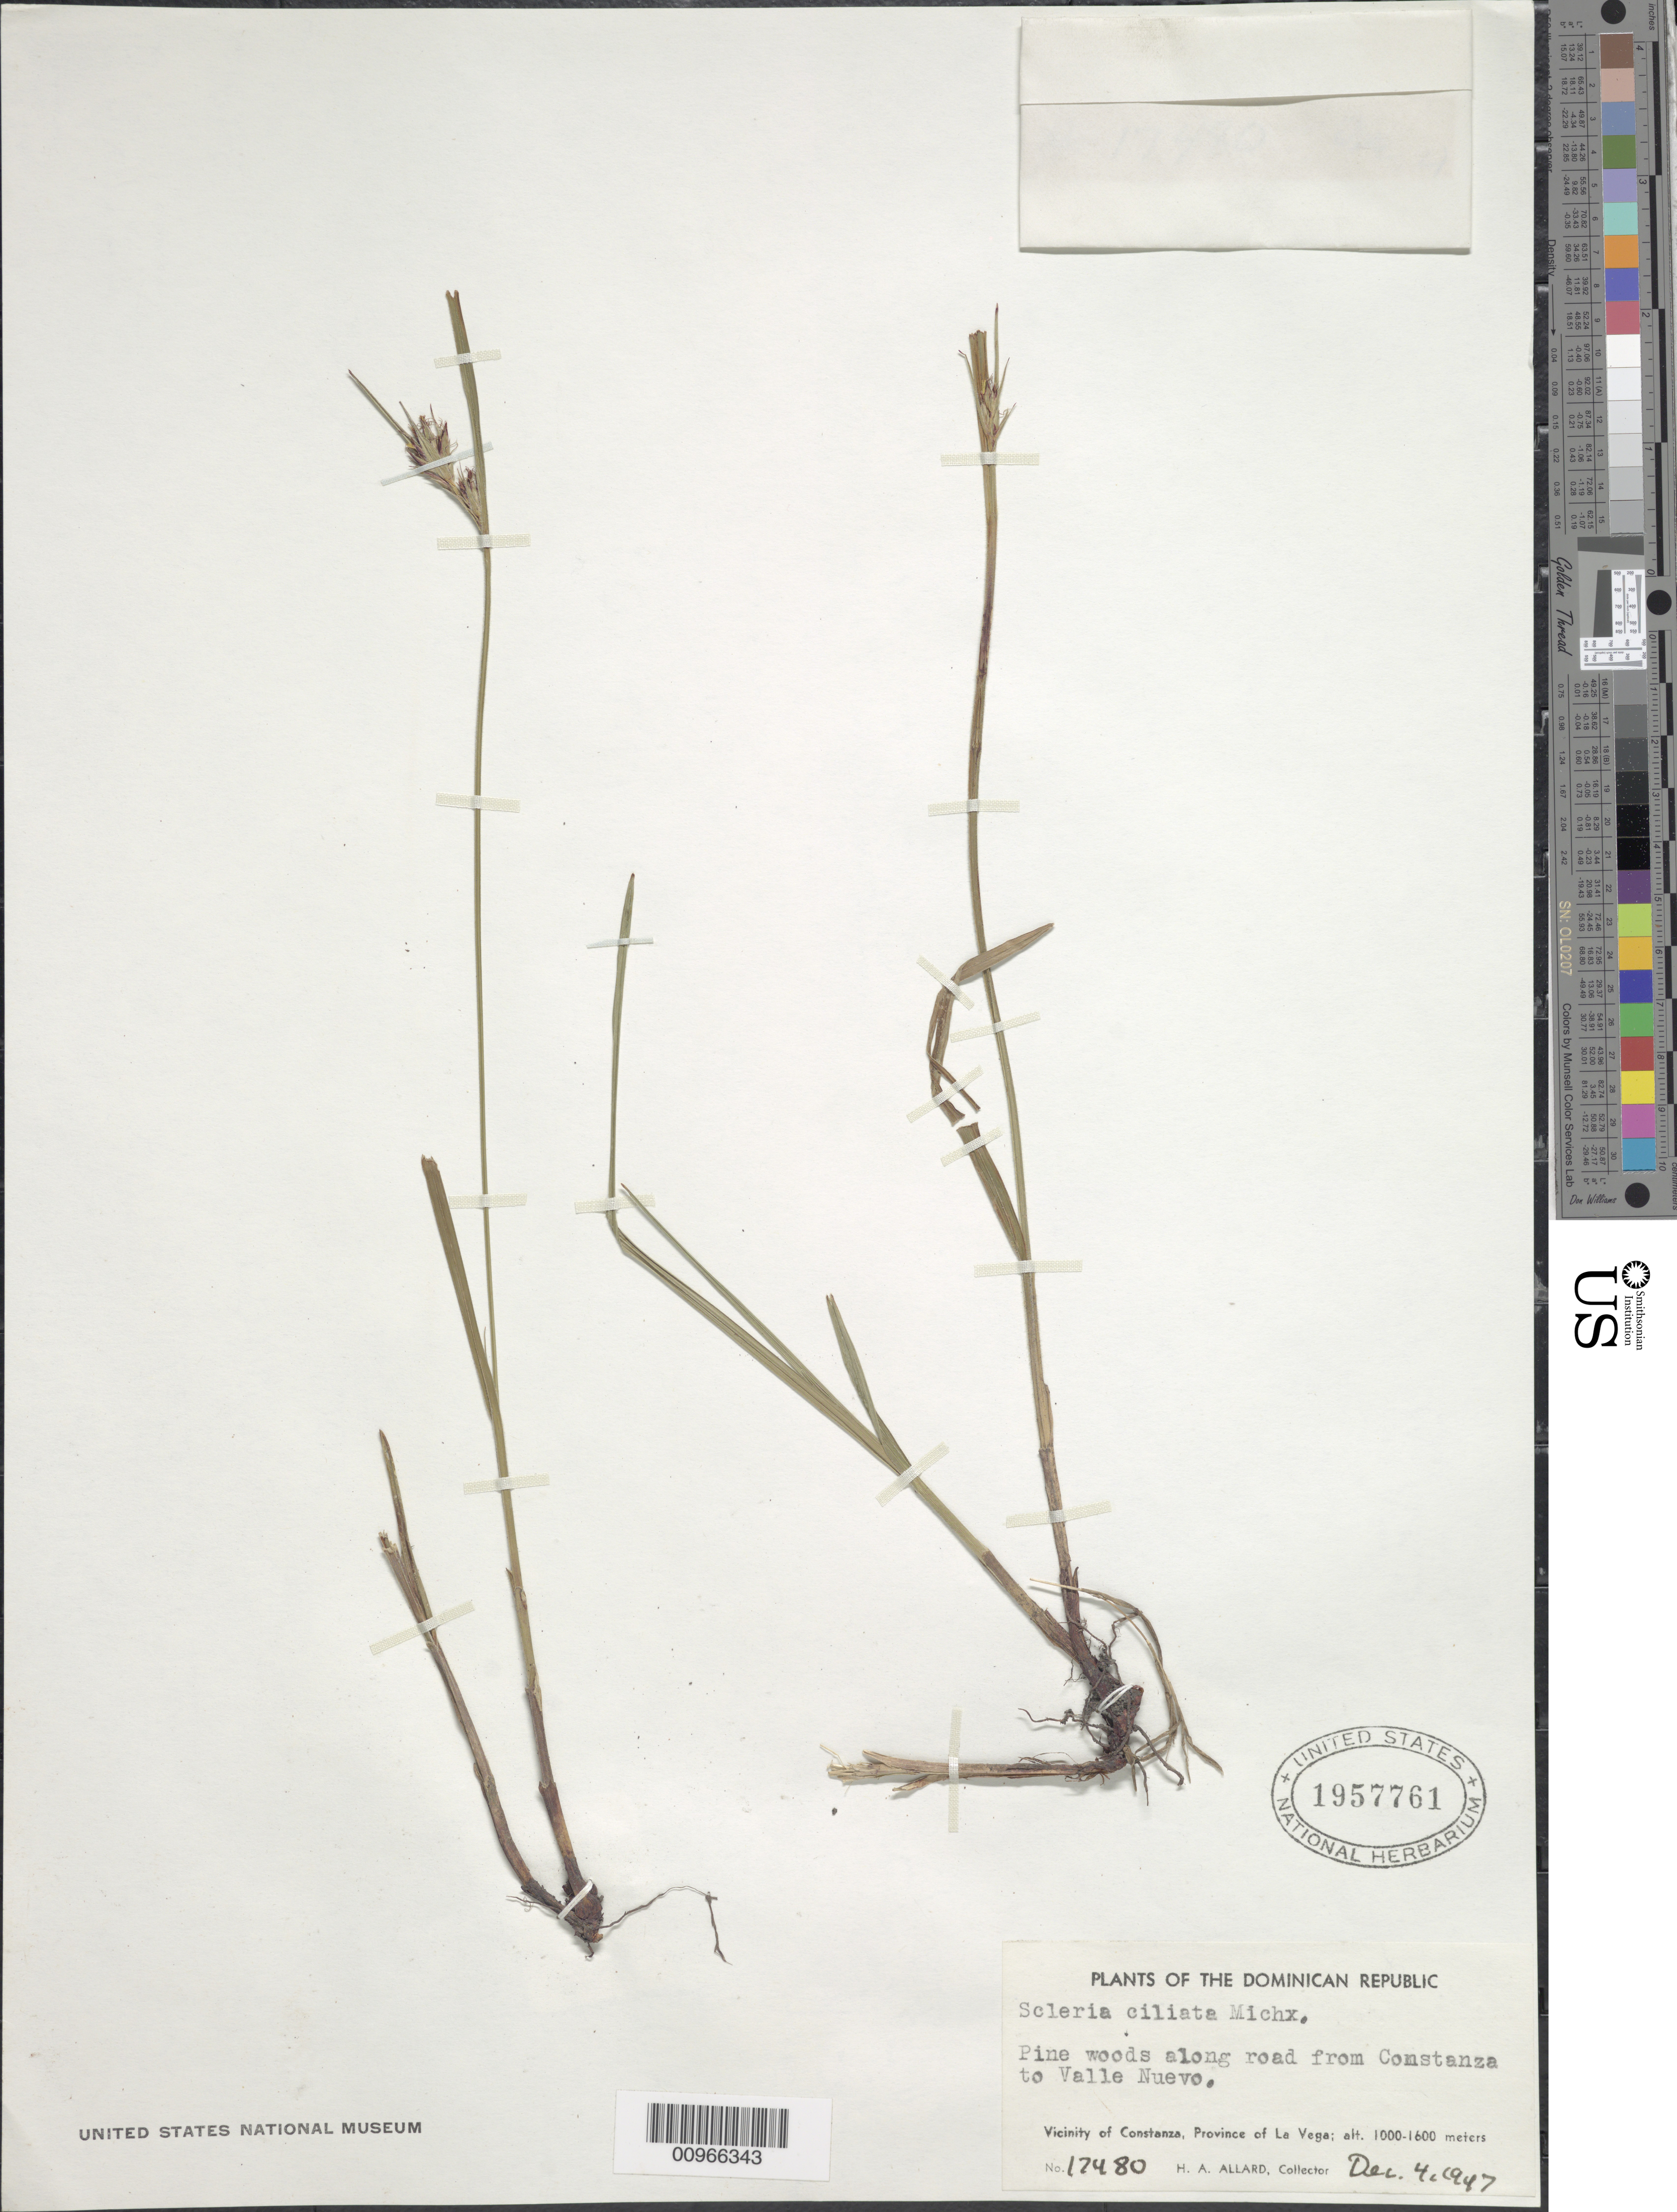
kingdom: Plantae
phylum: Tracheophyta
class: Liliopsida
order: Poales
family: Cyperaceae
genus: Scleria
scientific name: Scleria ciliata var. ciliata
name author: Michx.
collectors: H. A. Allard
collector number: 17480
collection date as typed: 04 Dec 1947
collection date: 1947-12-04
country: Dominican Republic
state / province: La Vega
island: Hispaniola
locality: Vicinity of Constanza, along road from Constanza to Valle Nuevo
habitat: Pine woods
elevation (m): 1000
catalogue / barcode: US 1957761